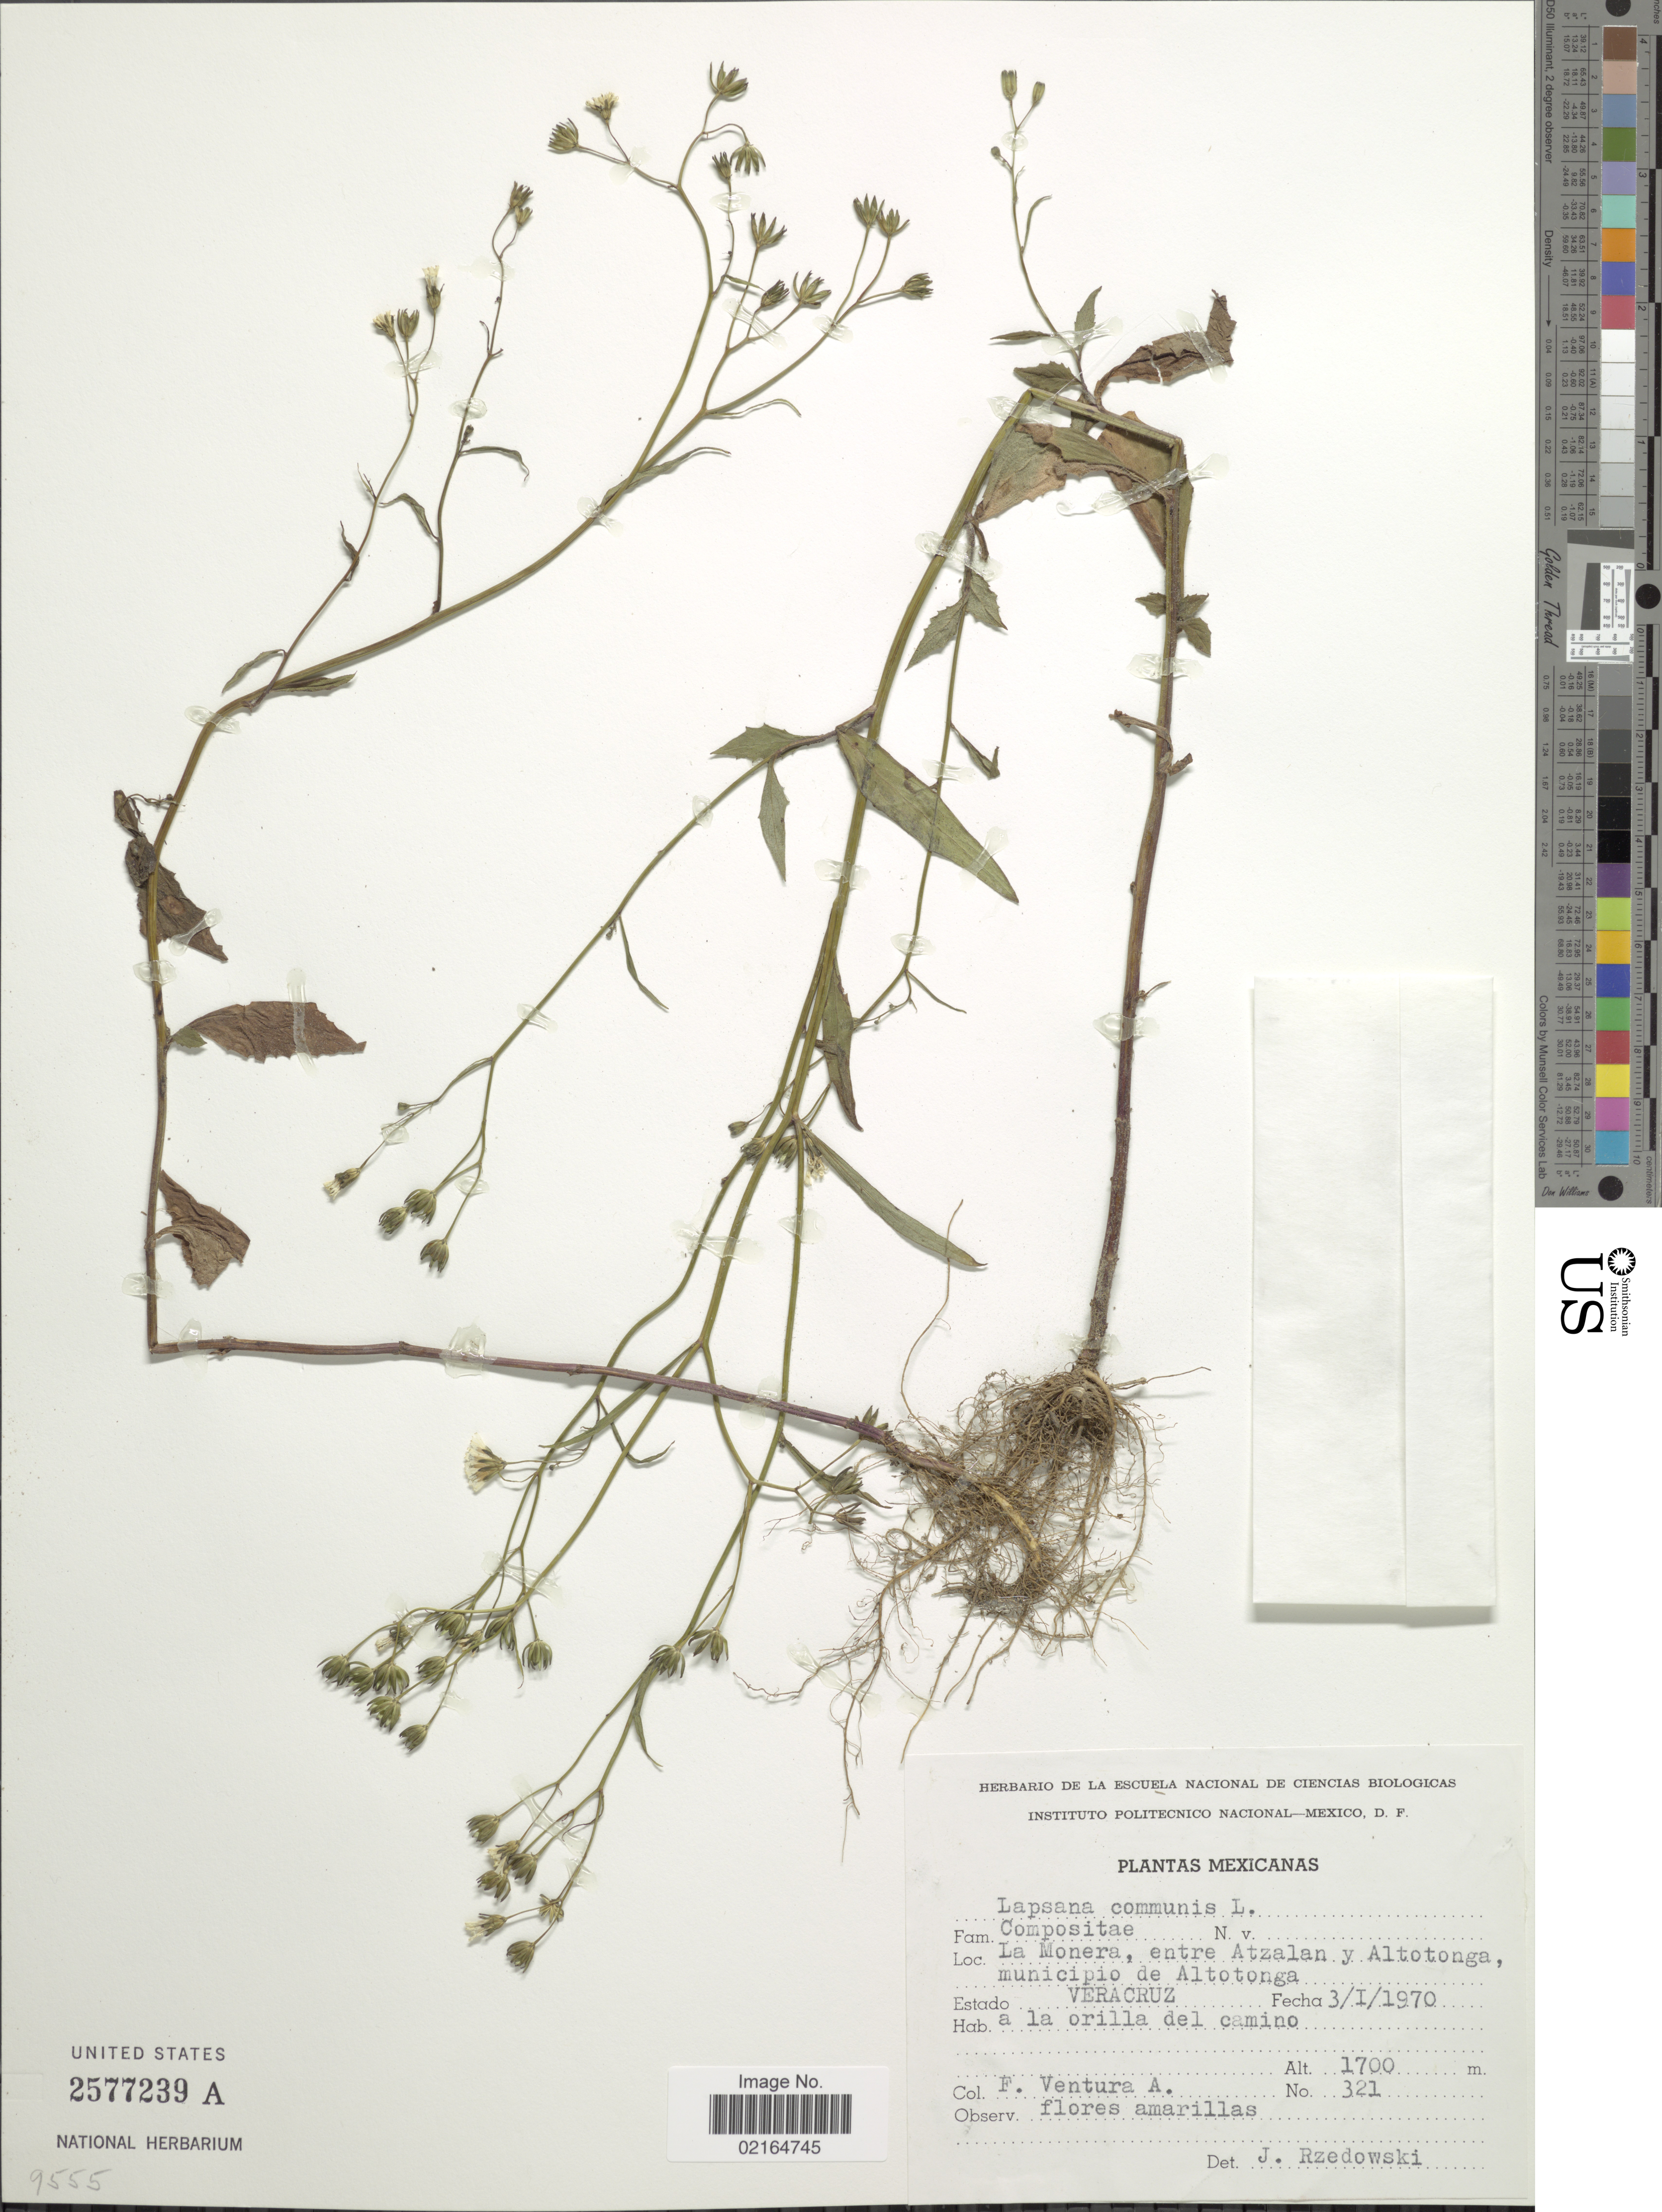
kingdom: Plantae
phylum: Tracheophyta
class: Magnoliopsida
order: Asterales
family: Asteraceae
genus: Lapsana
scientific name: Lapsana communis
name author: L.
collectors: F. Ventura A.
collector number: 321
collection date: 1970-01-03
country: Mexico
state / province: Veracruz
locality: La Monera, entre Atzalan y Altotonga, municipio de Altotonga, Veracruz.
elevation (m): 1700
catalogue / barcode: US 2577239A